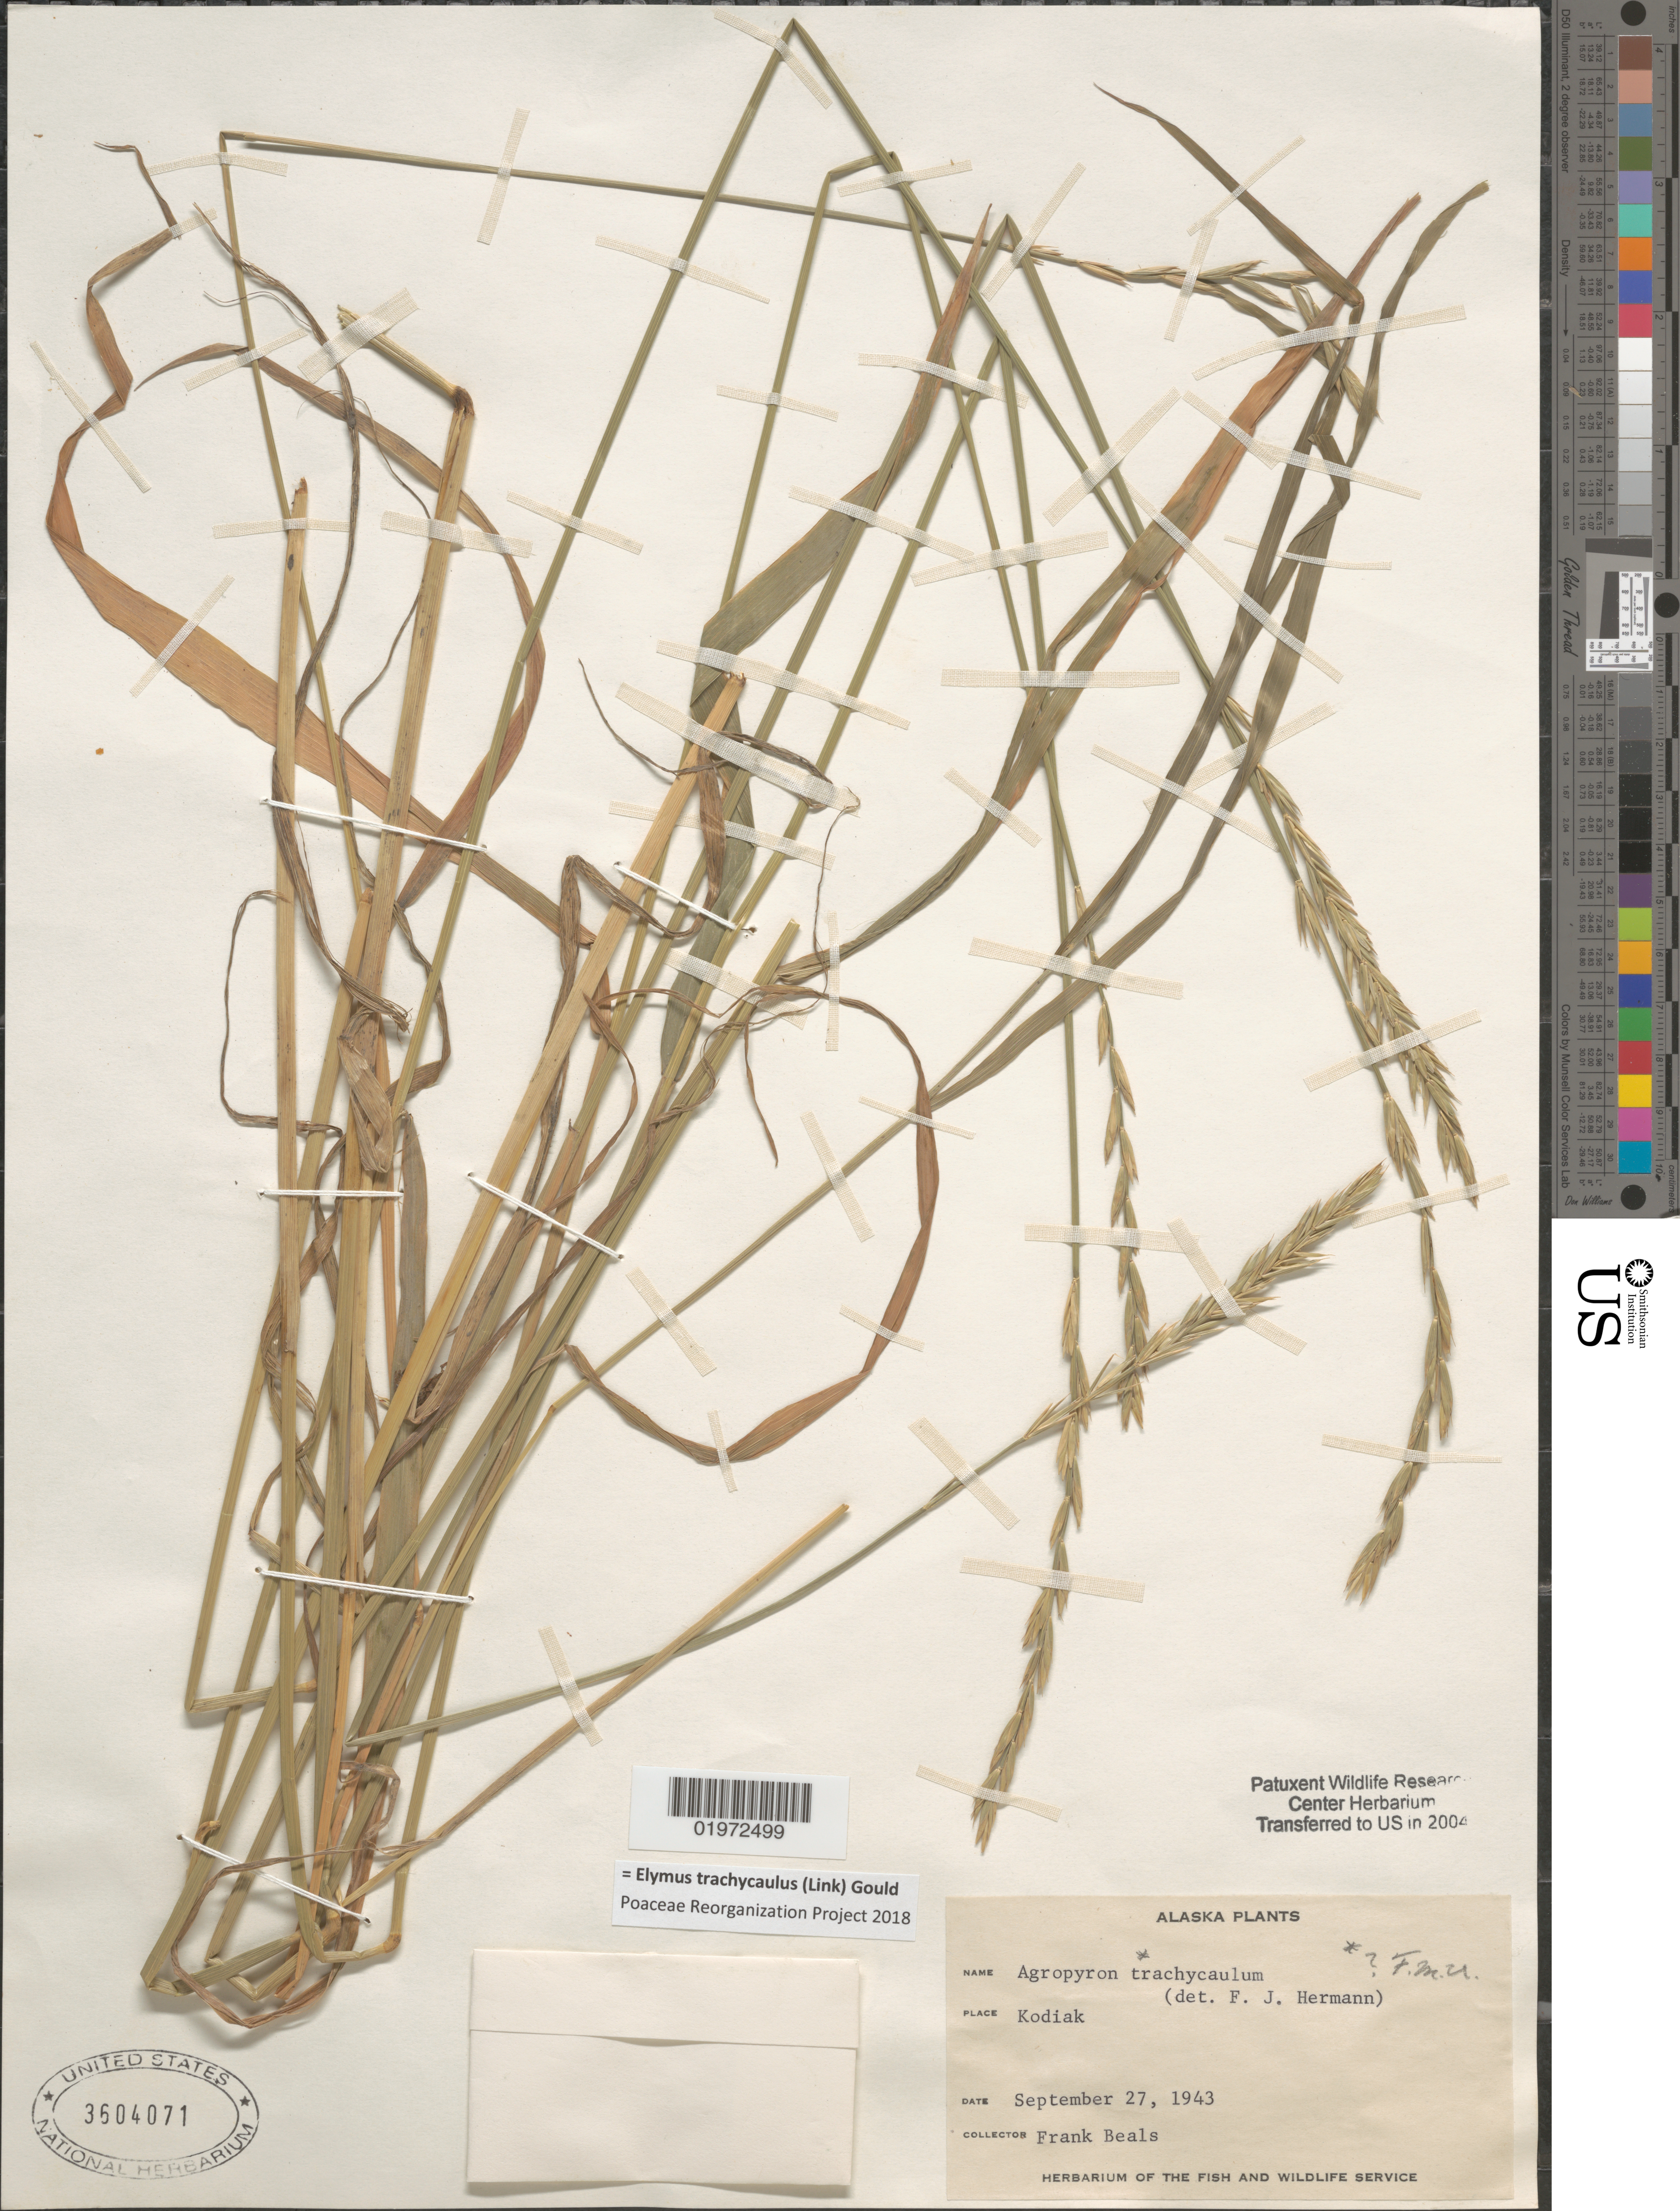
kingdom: Plantae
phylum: Tracheophyta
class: Liliopsida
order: Poales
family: Poaceae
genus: Elymus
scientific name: Elymus trachycaulus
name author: (Link) Gould ex Shinners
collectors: F. Beals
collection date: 1943-09-27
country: United States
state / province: Alaska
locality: Kodiak.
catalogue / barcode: US 3604071